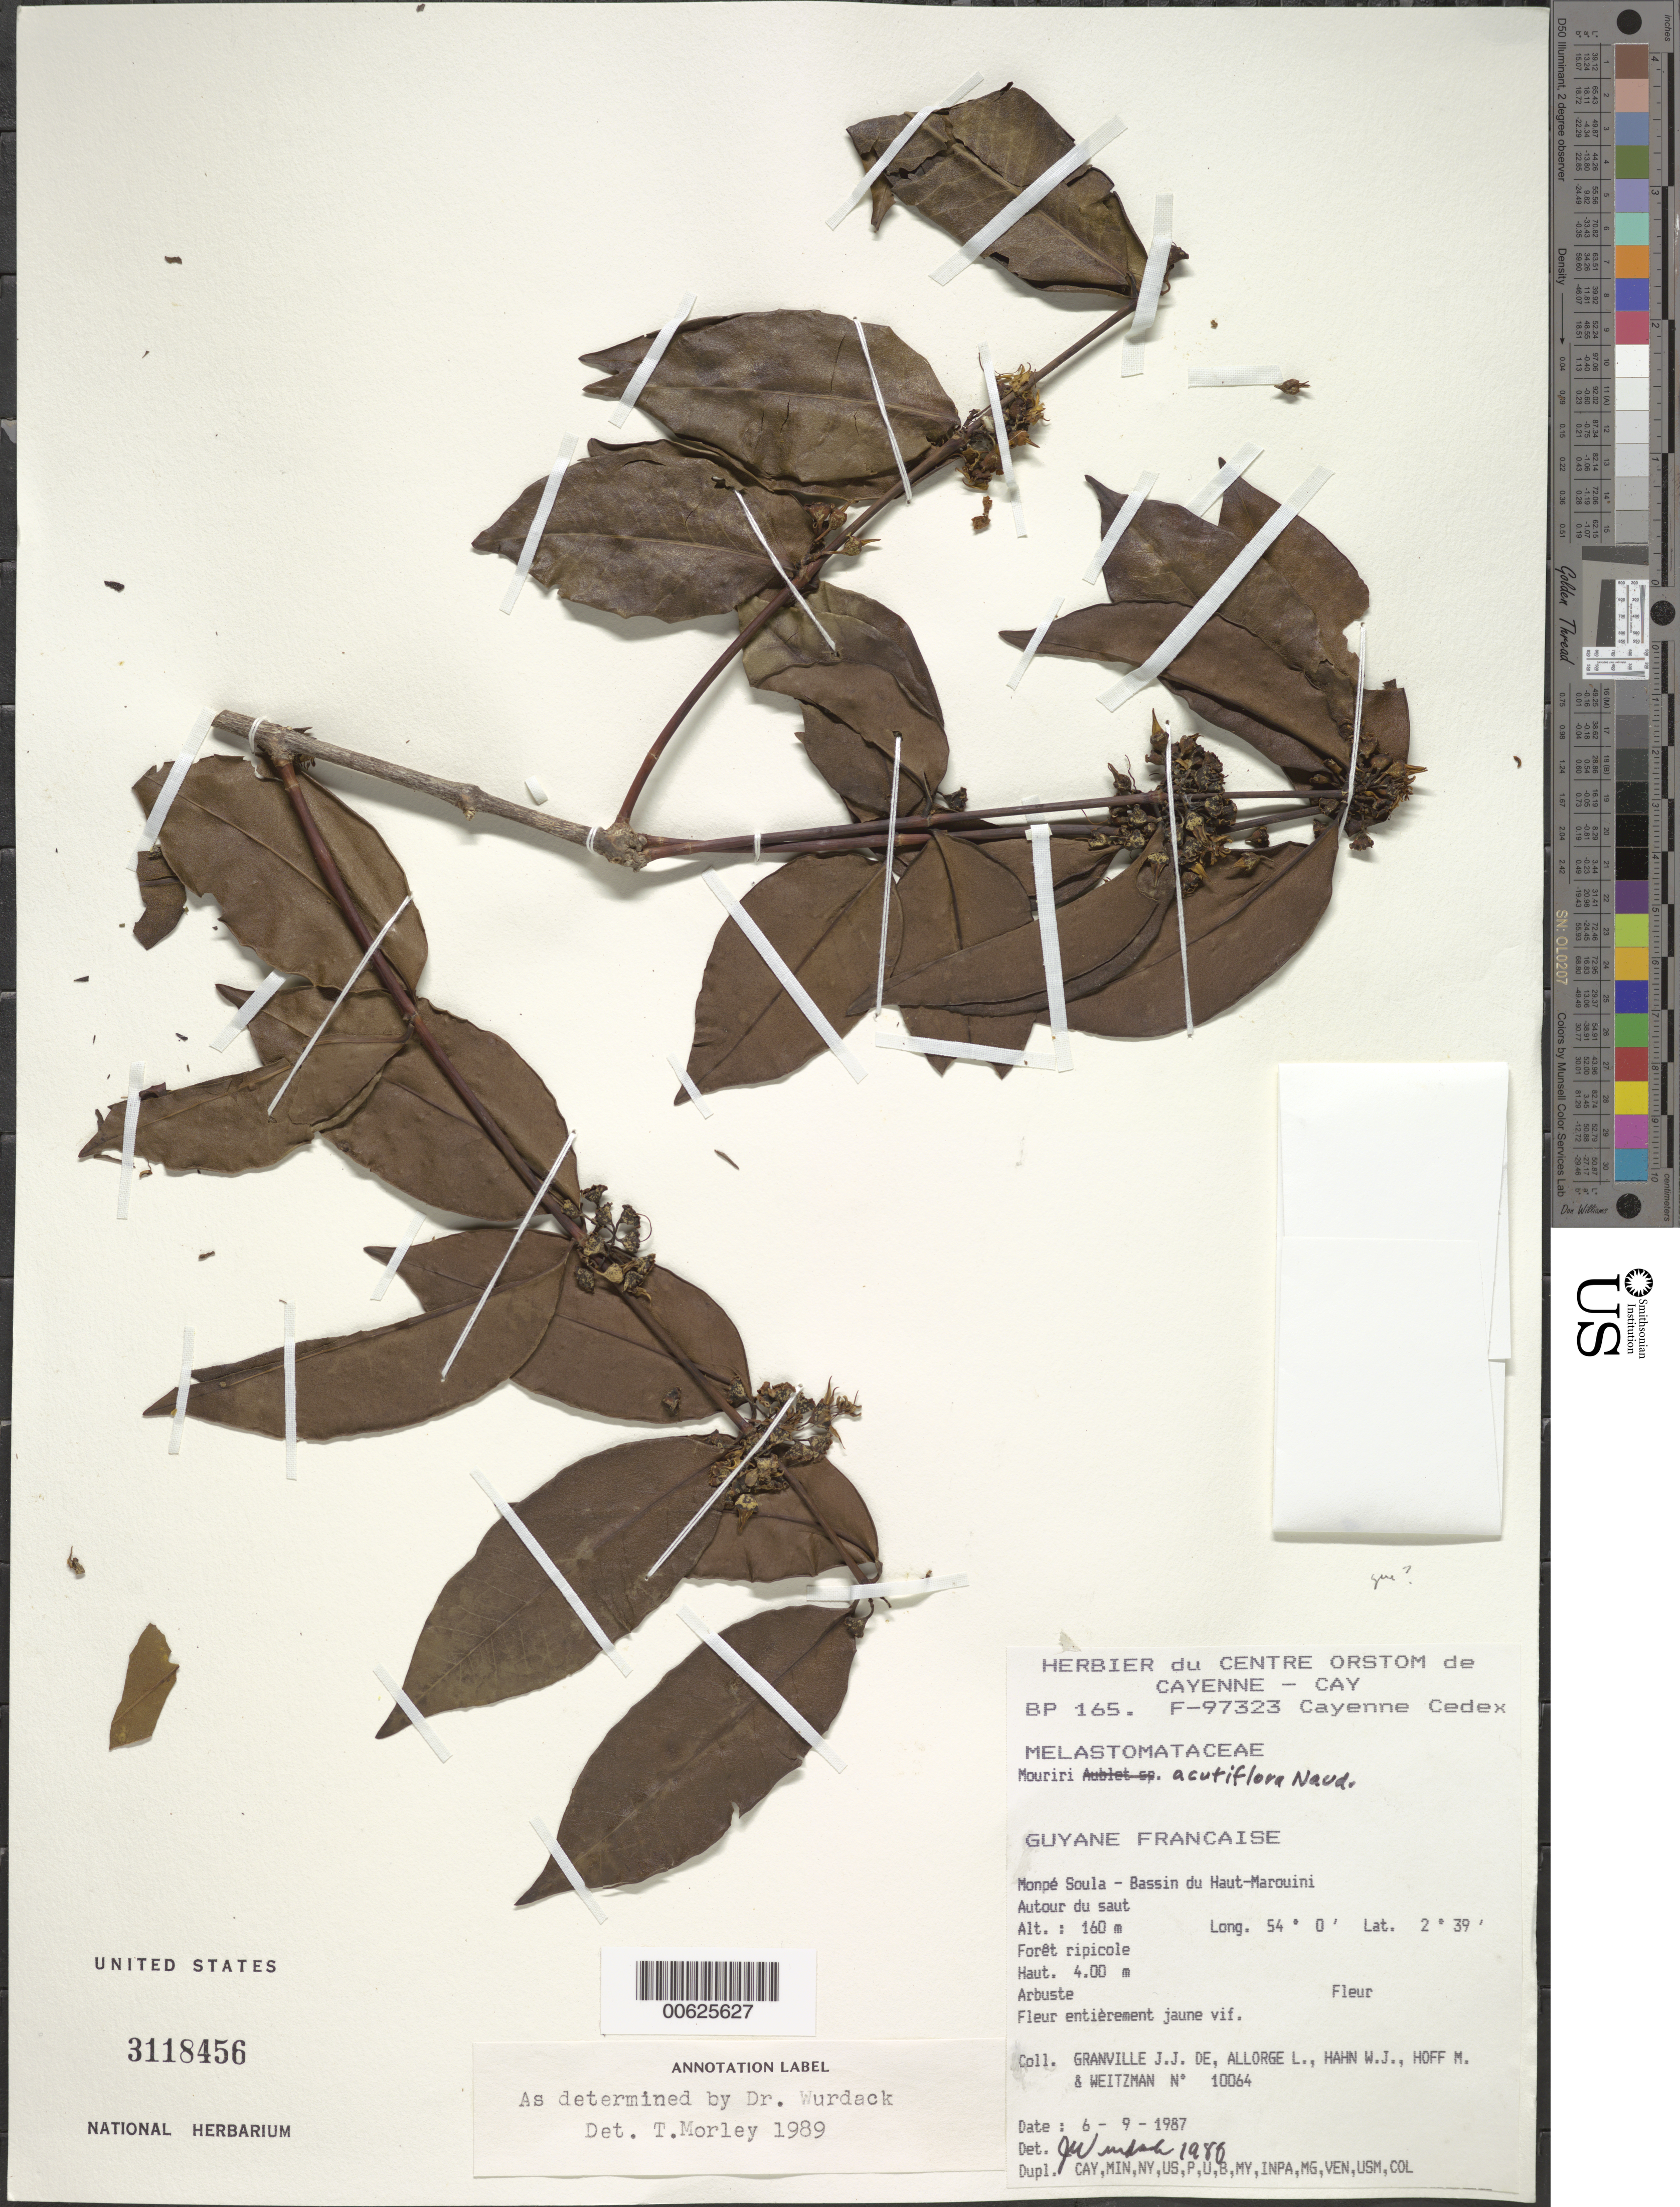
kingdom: Plantae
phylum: Tracheophyta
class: Magnoliopsida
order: Myrtales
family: Melastomataceae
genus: Mouriri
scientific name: Mouriri acutiflora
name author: Naudin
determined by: Morley, T.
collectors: J.-J. de Granville, L. Allorge, W. J. Hahn, M. Hoff & A. L. Weitzman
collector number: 10064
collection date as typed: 6-Sep-87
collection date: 1987-09-06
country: French Guiana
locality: Monpé Soula, Bassin du Haut-Marouini, autour du saut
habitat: Foret ripicole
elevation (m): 160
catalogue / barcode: US 3118456